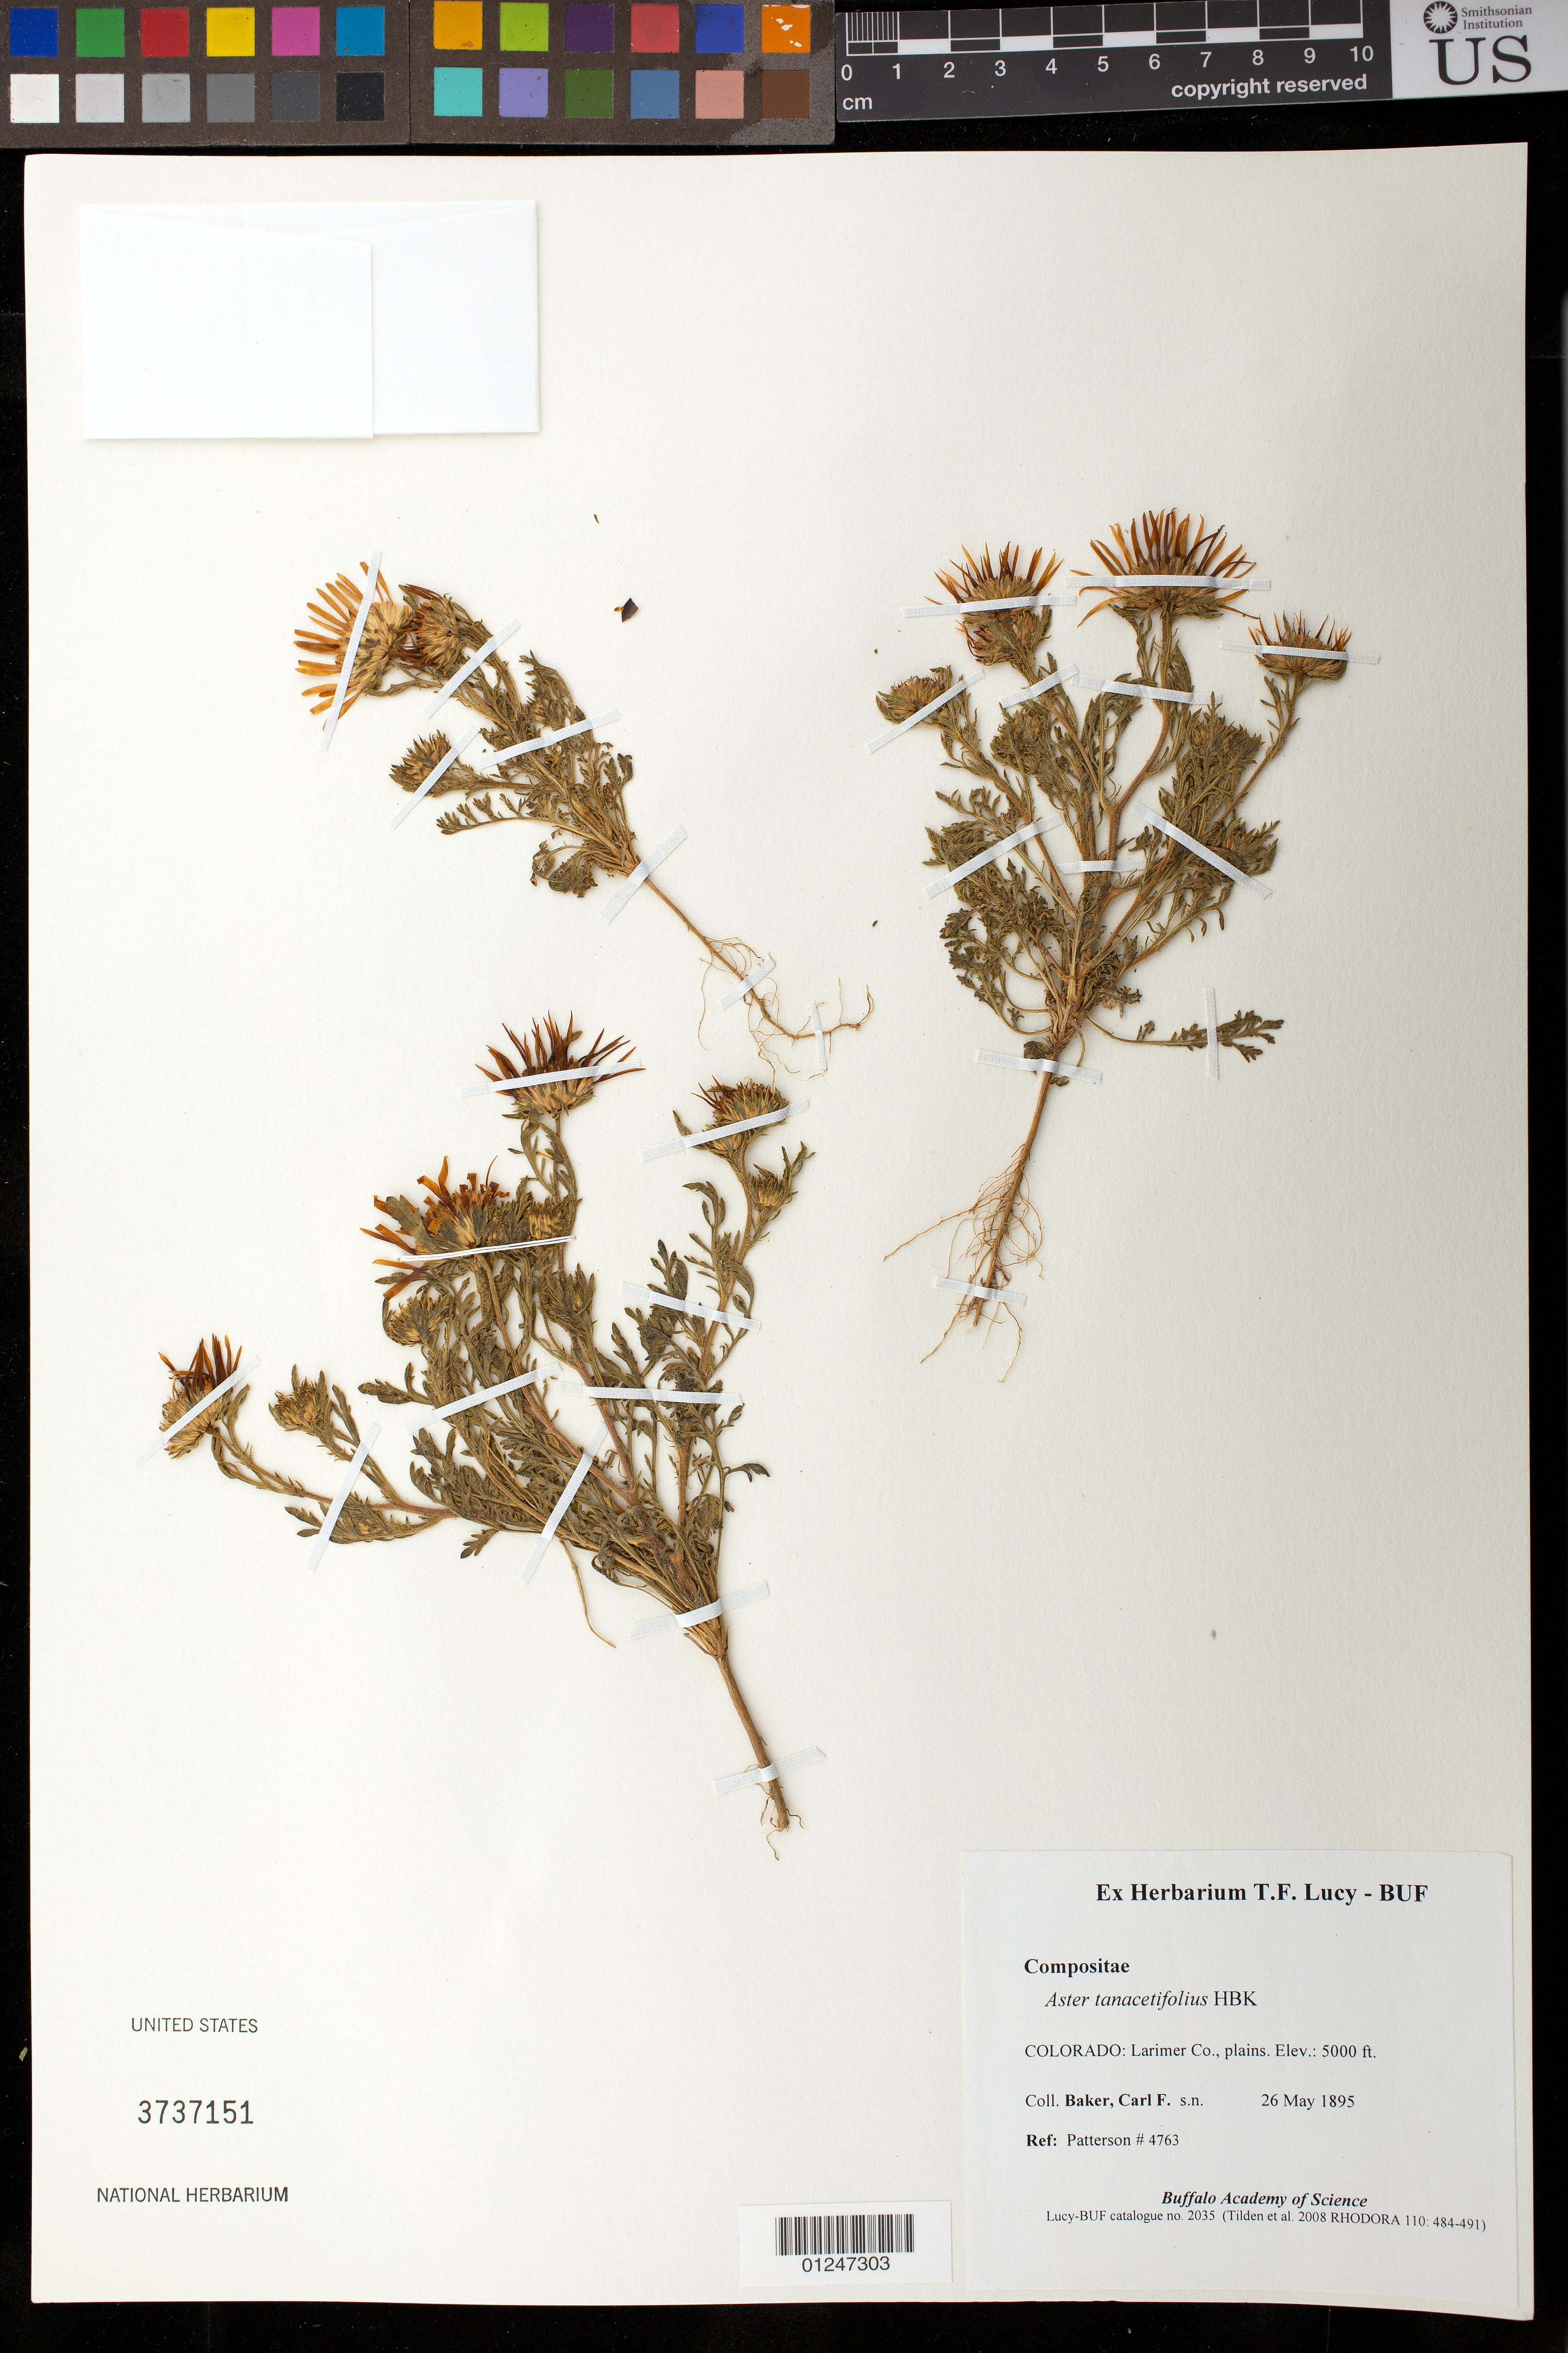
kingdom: Plantae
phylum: Tracheophyta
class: Magnoliopsida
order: Asterales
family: Asteraceae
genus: Machaeranthera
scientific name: Machaeranthera tanacetifolia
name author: (Kunth) Nees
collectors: C. F. Baker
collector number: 4763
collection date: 1895-05-26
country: United States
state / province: Colorado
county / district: Larimer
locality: plains.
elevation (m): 1524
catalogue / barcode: US 3737151